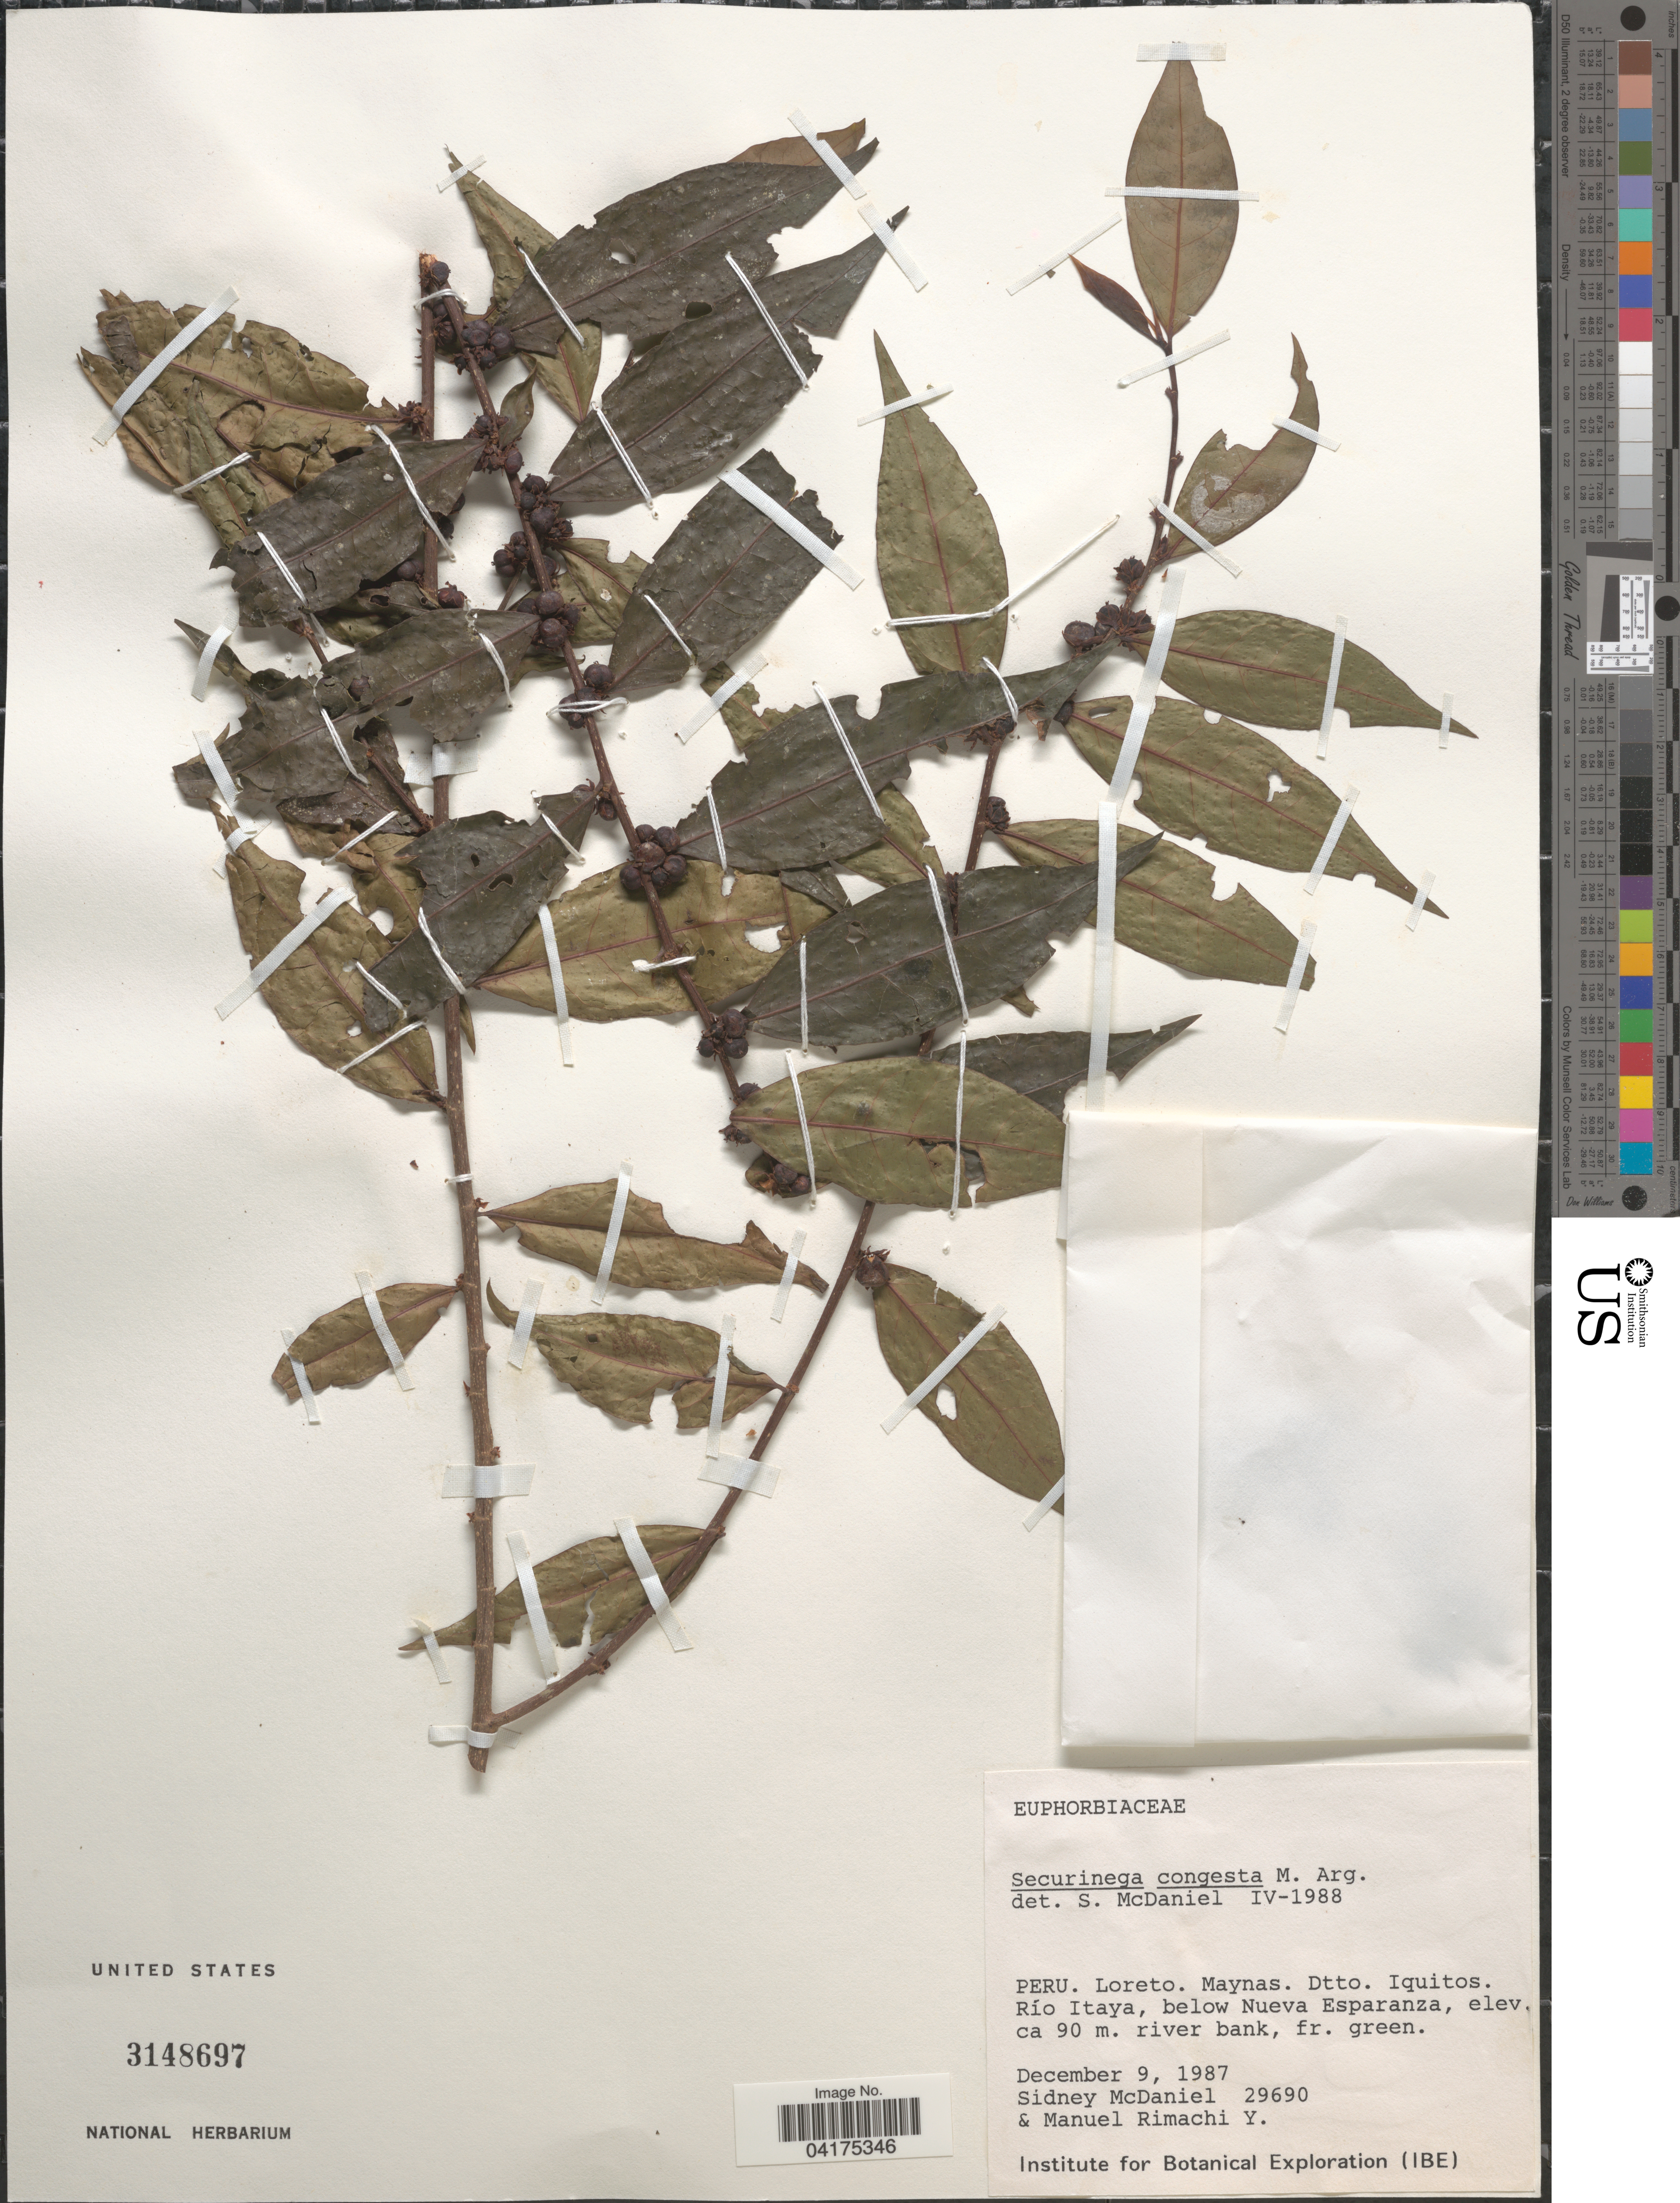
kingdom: Plantae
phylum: Tracheophyta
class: Magnoliopsida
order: Malpighiales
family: Phyllanthaceae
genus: Securinega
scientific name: Securinega congesta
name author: (Benth. ex Müll. Arg.) Müll. Arg.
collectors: S. McDaniel & M. Rimachi Y.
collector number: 29690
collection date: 1987-12-09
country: Peru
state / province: Loreto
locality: Maynas. Dtto. Iquitos. Río Itaya, below Nueva Esparanza.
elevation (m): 90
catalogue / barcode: US 3148697